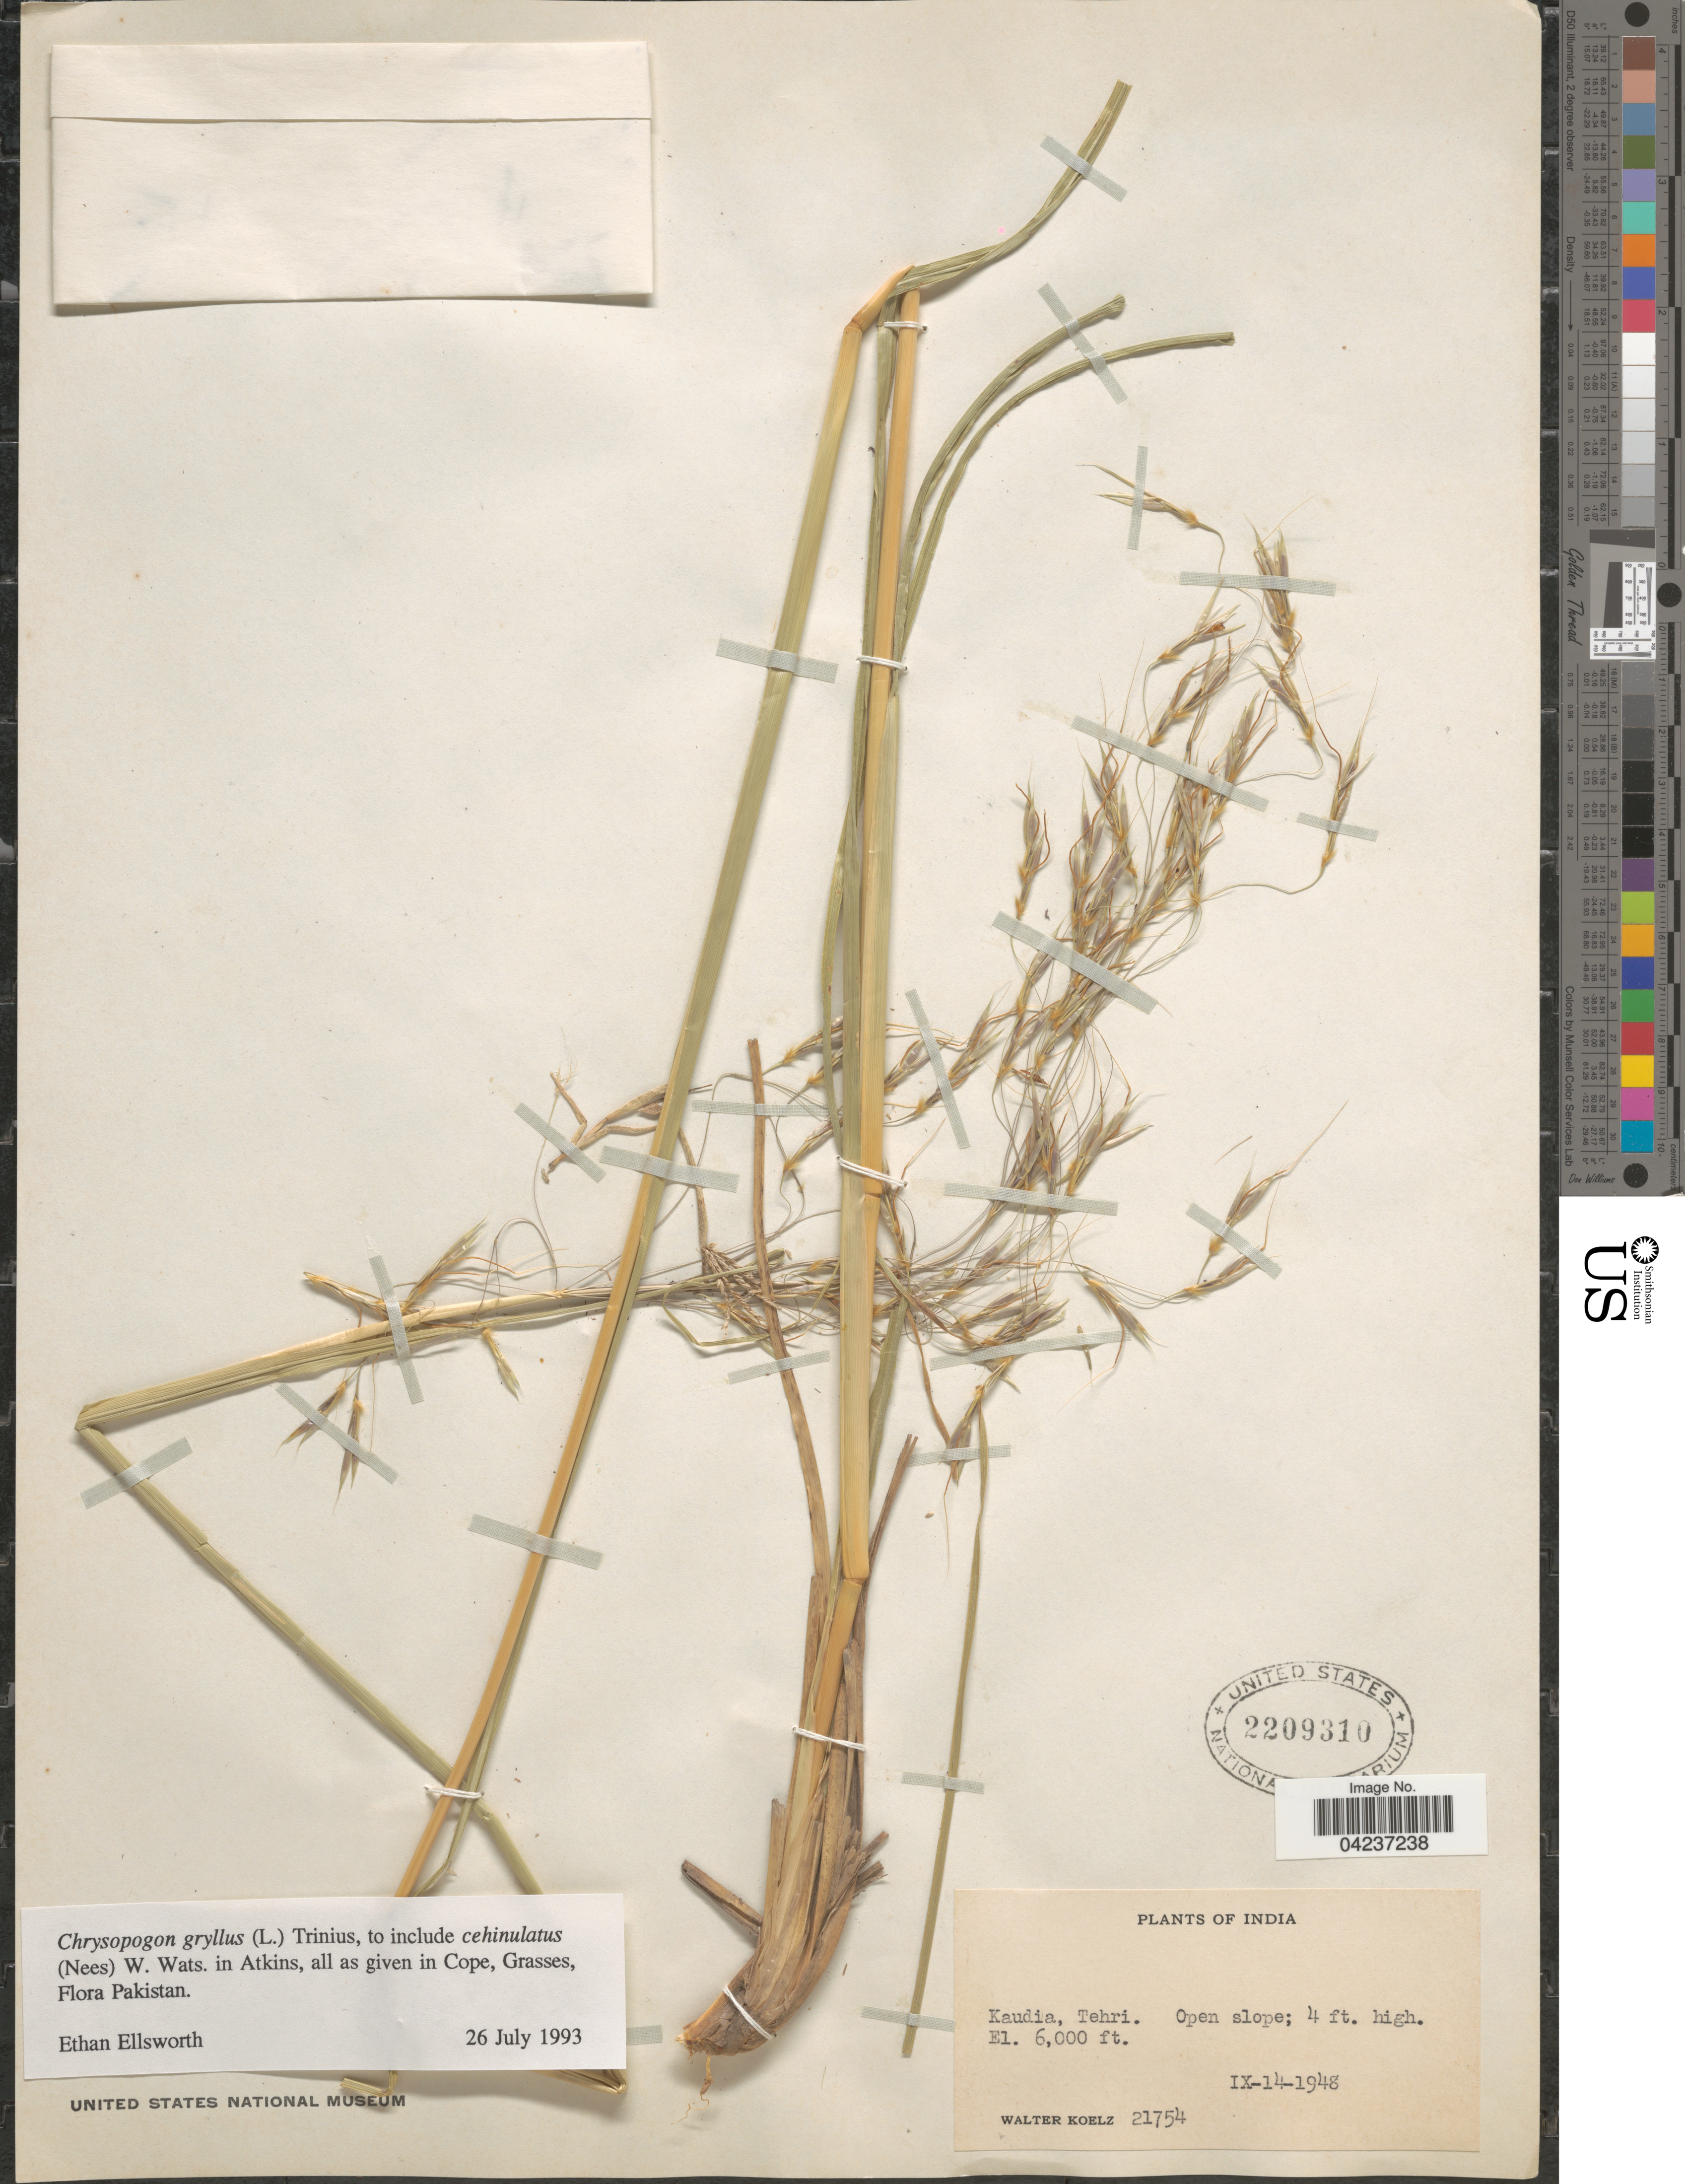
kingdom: Plantae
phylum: Tracheophyta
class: Liliopsida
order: Poales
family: Poaceae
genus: Chrysopogon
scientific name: Chrysopogon gryllus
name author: (L.) Trin.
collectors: W. N. Koelz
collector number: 21754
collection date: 1948-09-14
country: India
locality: Kaudia, Tehri. Open slope.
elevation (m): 1829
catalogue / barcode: US 2209310